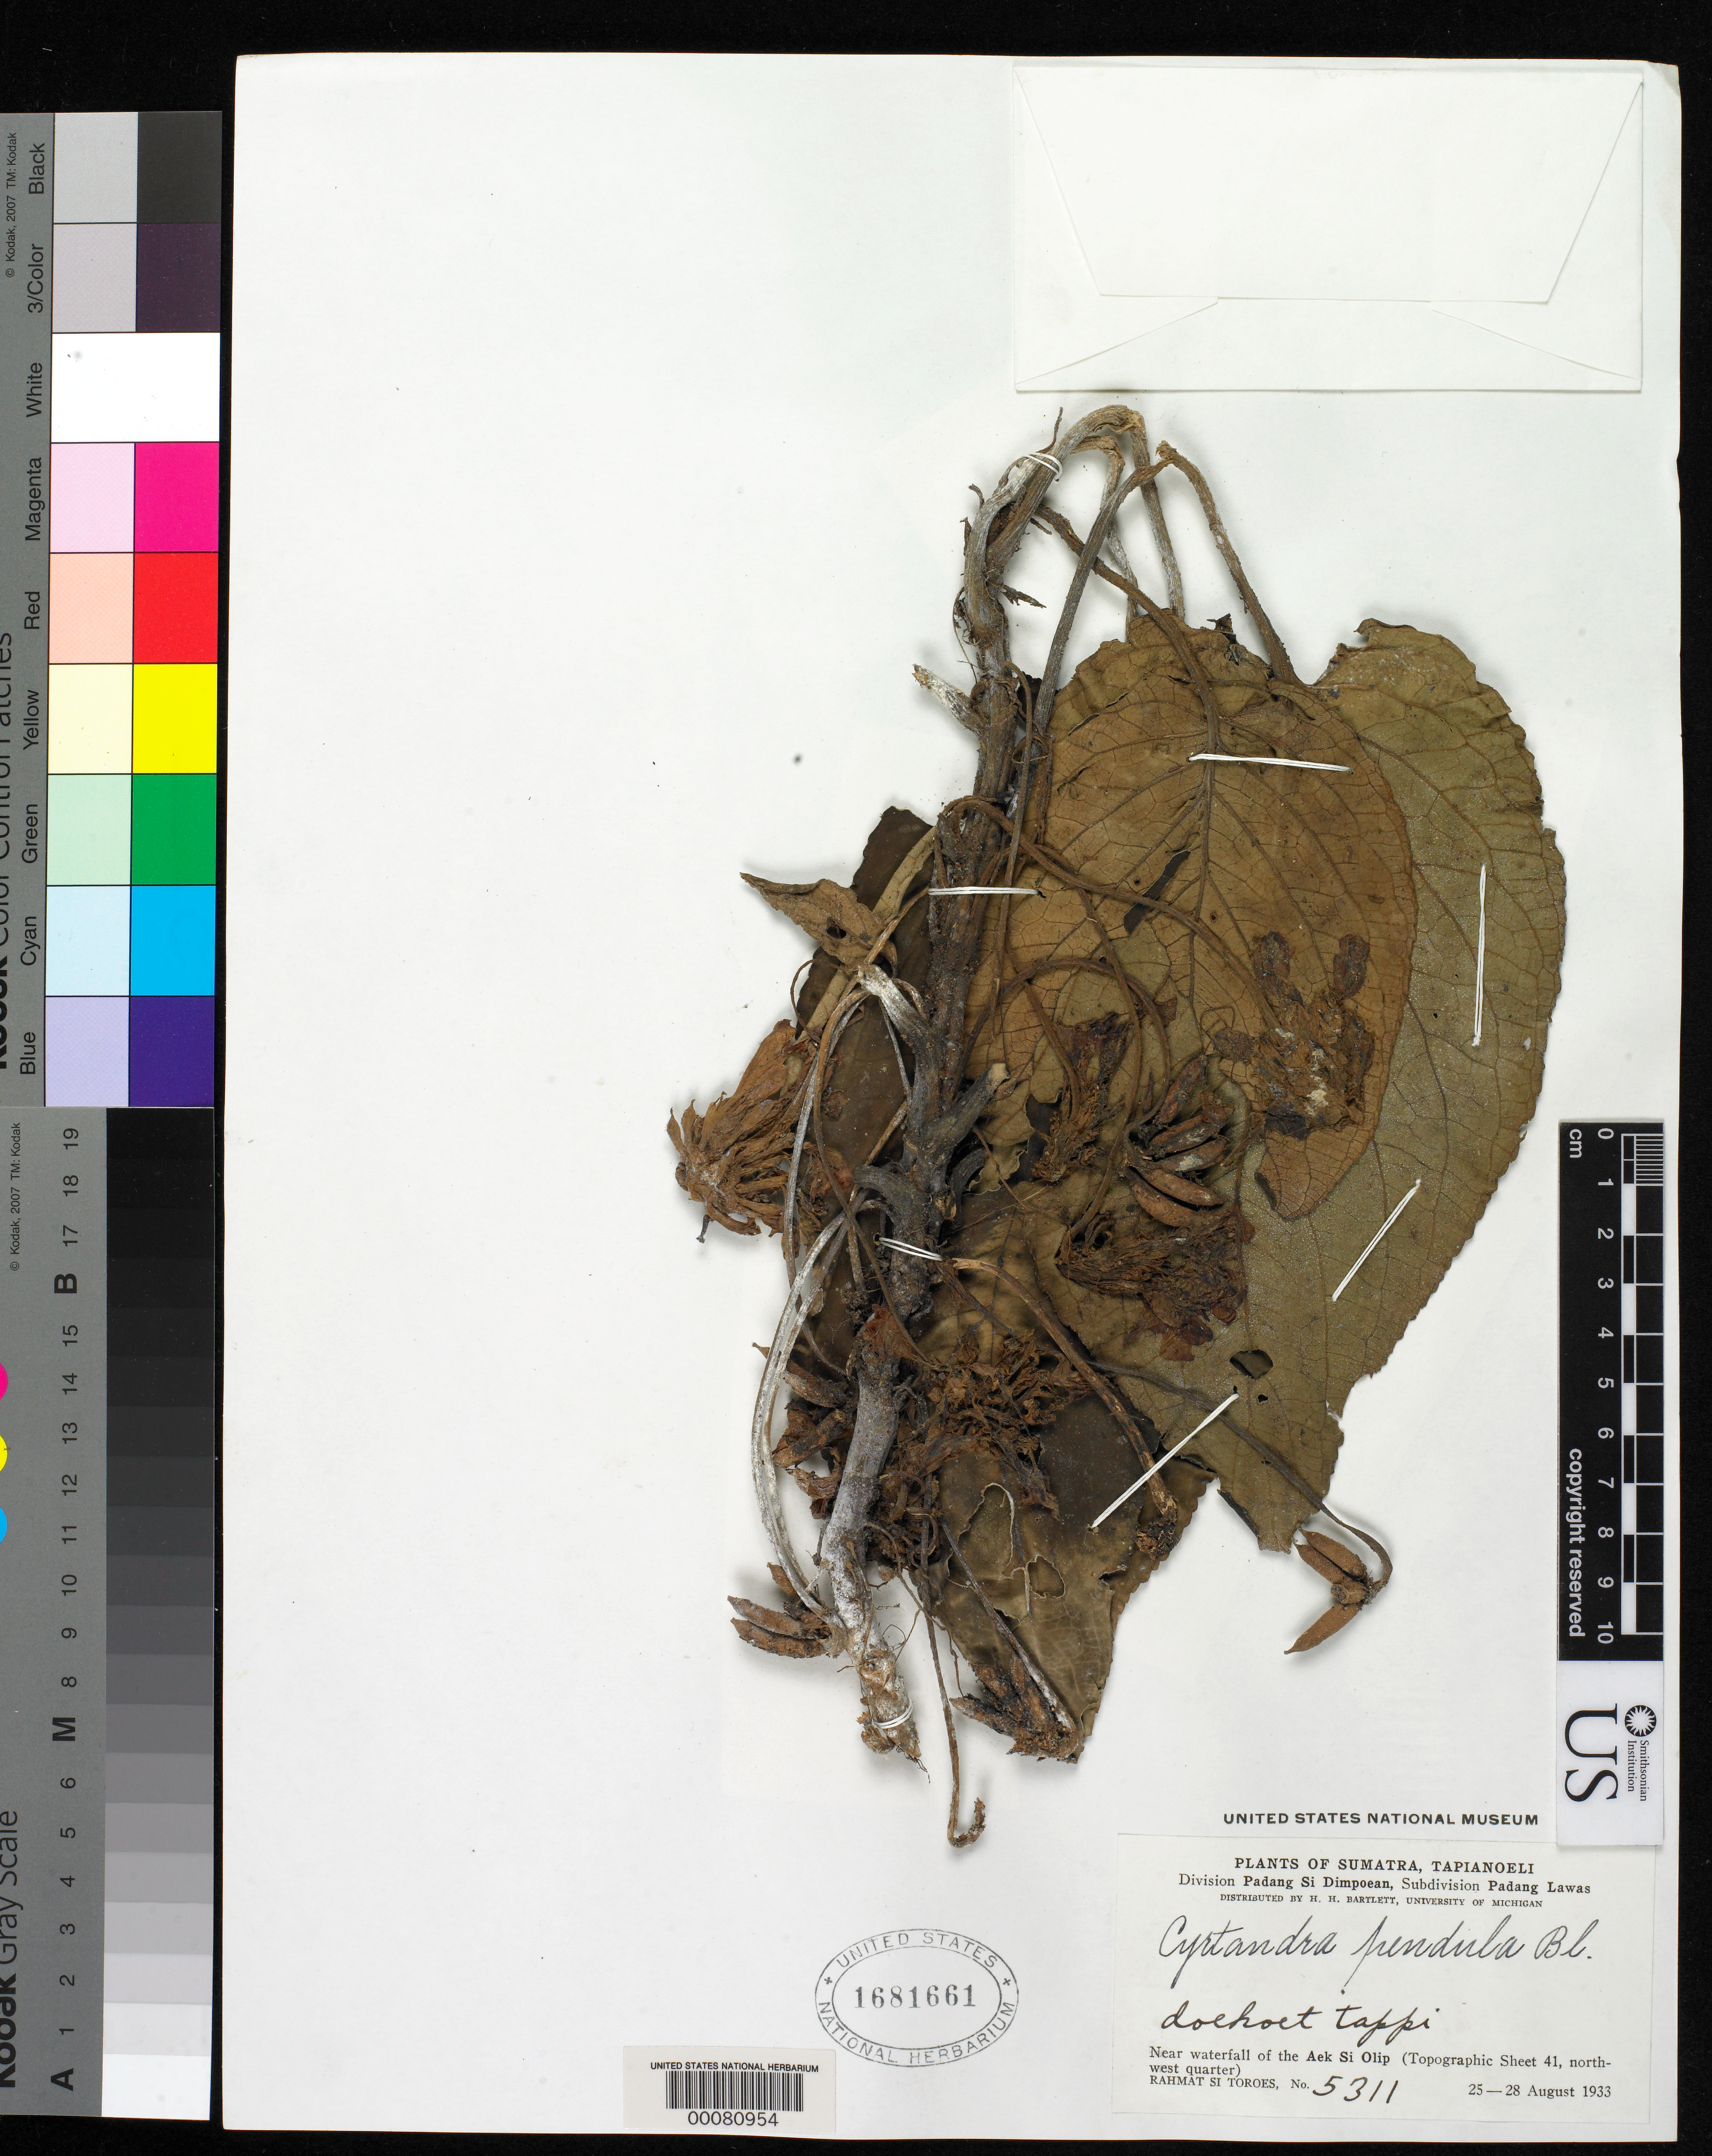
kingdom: Plantae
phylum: Tracheophyta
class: Magnoliopsida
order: Lamiales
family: Gesneriaceae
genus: Cyrtandra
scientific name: Cyrtandra pendula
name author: Blume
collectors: Rahmat Si Boeea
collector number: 5311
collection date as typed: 25-28 Aug 1933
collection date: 1933-08-25/1933-08-28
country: Indonesia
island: Sumatra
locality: Tapianoeli, division padang si dimpoean, subdivision padang lawas, near waterfall of the aek si olip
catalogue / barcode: US 1681661